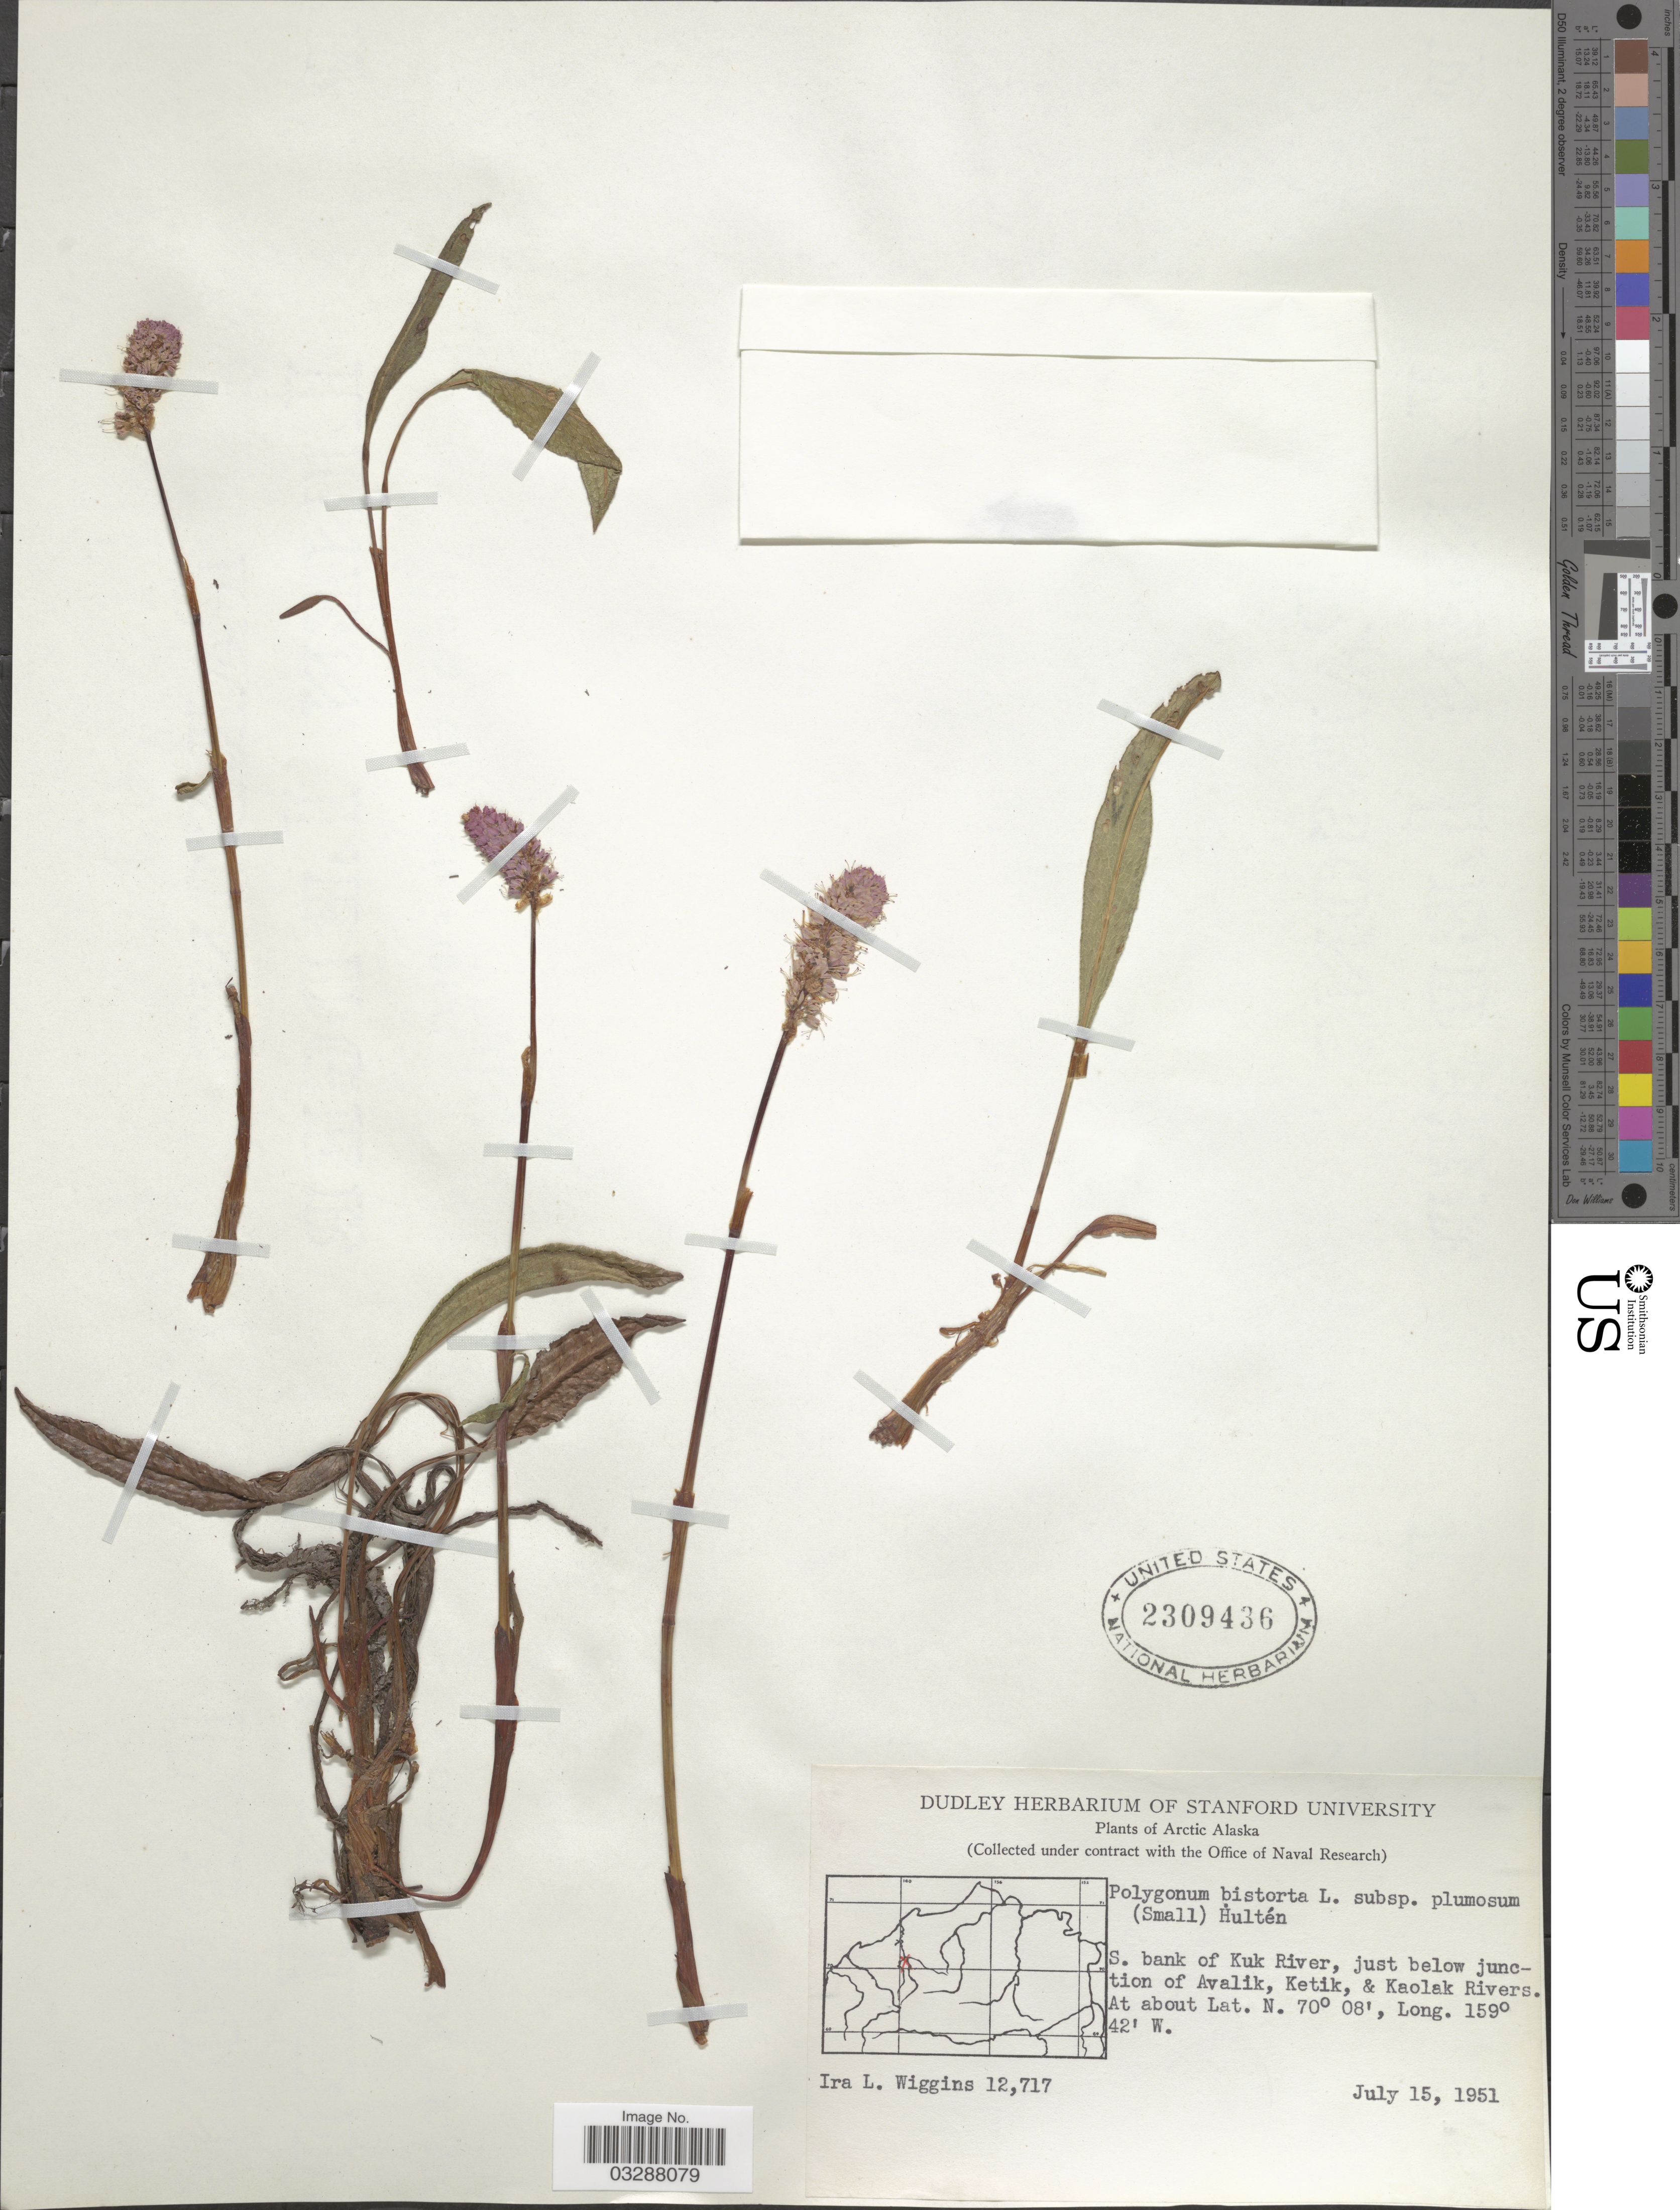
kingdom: Plantae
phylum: Tracheophyta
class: Magnoliopsida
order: Caryophyllales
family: Polygonaceae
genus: Bistorta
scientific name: Bistorta plumosa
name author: (Small) Greene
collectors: I. L. Wiggins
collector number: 12717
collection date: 1951-07-15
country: United States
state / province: Alaska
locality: Arctic Alaska. S. bank of Kuk River, just below junction of Avalik, Ketik, & Kaolak Rivers.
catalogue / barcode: US 2309436